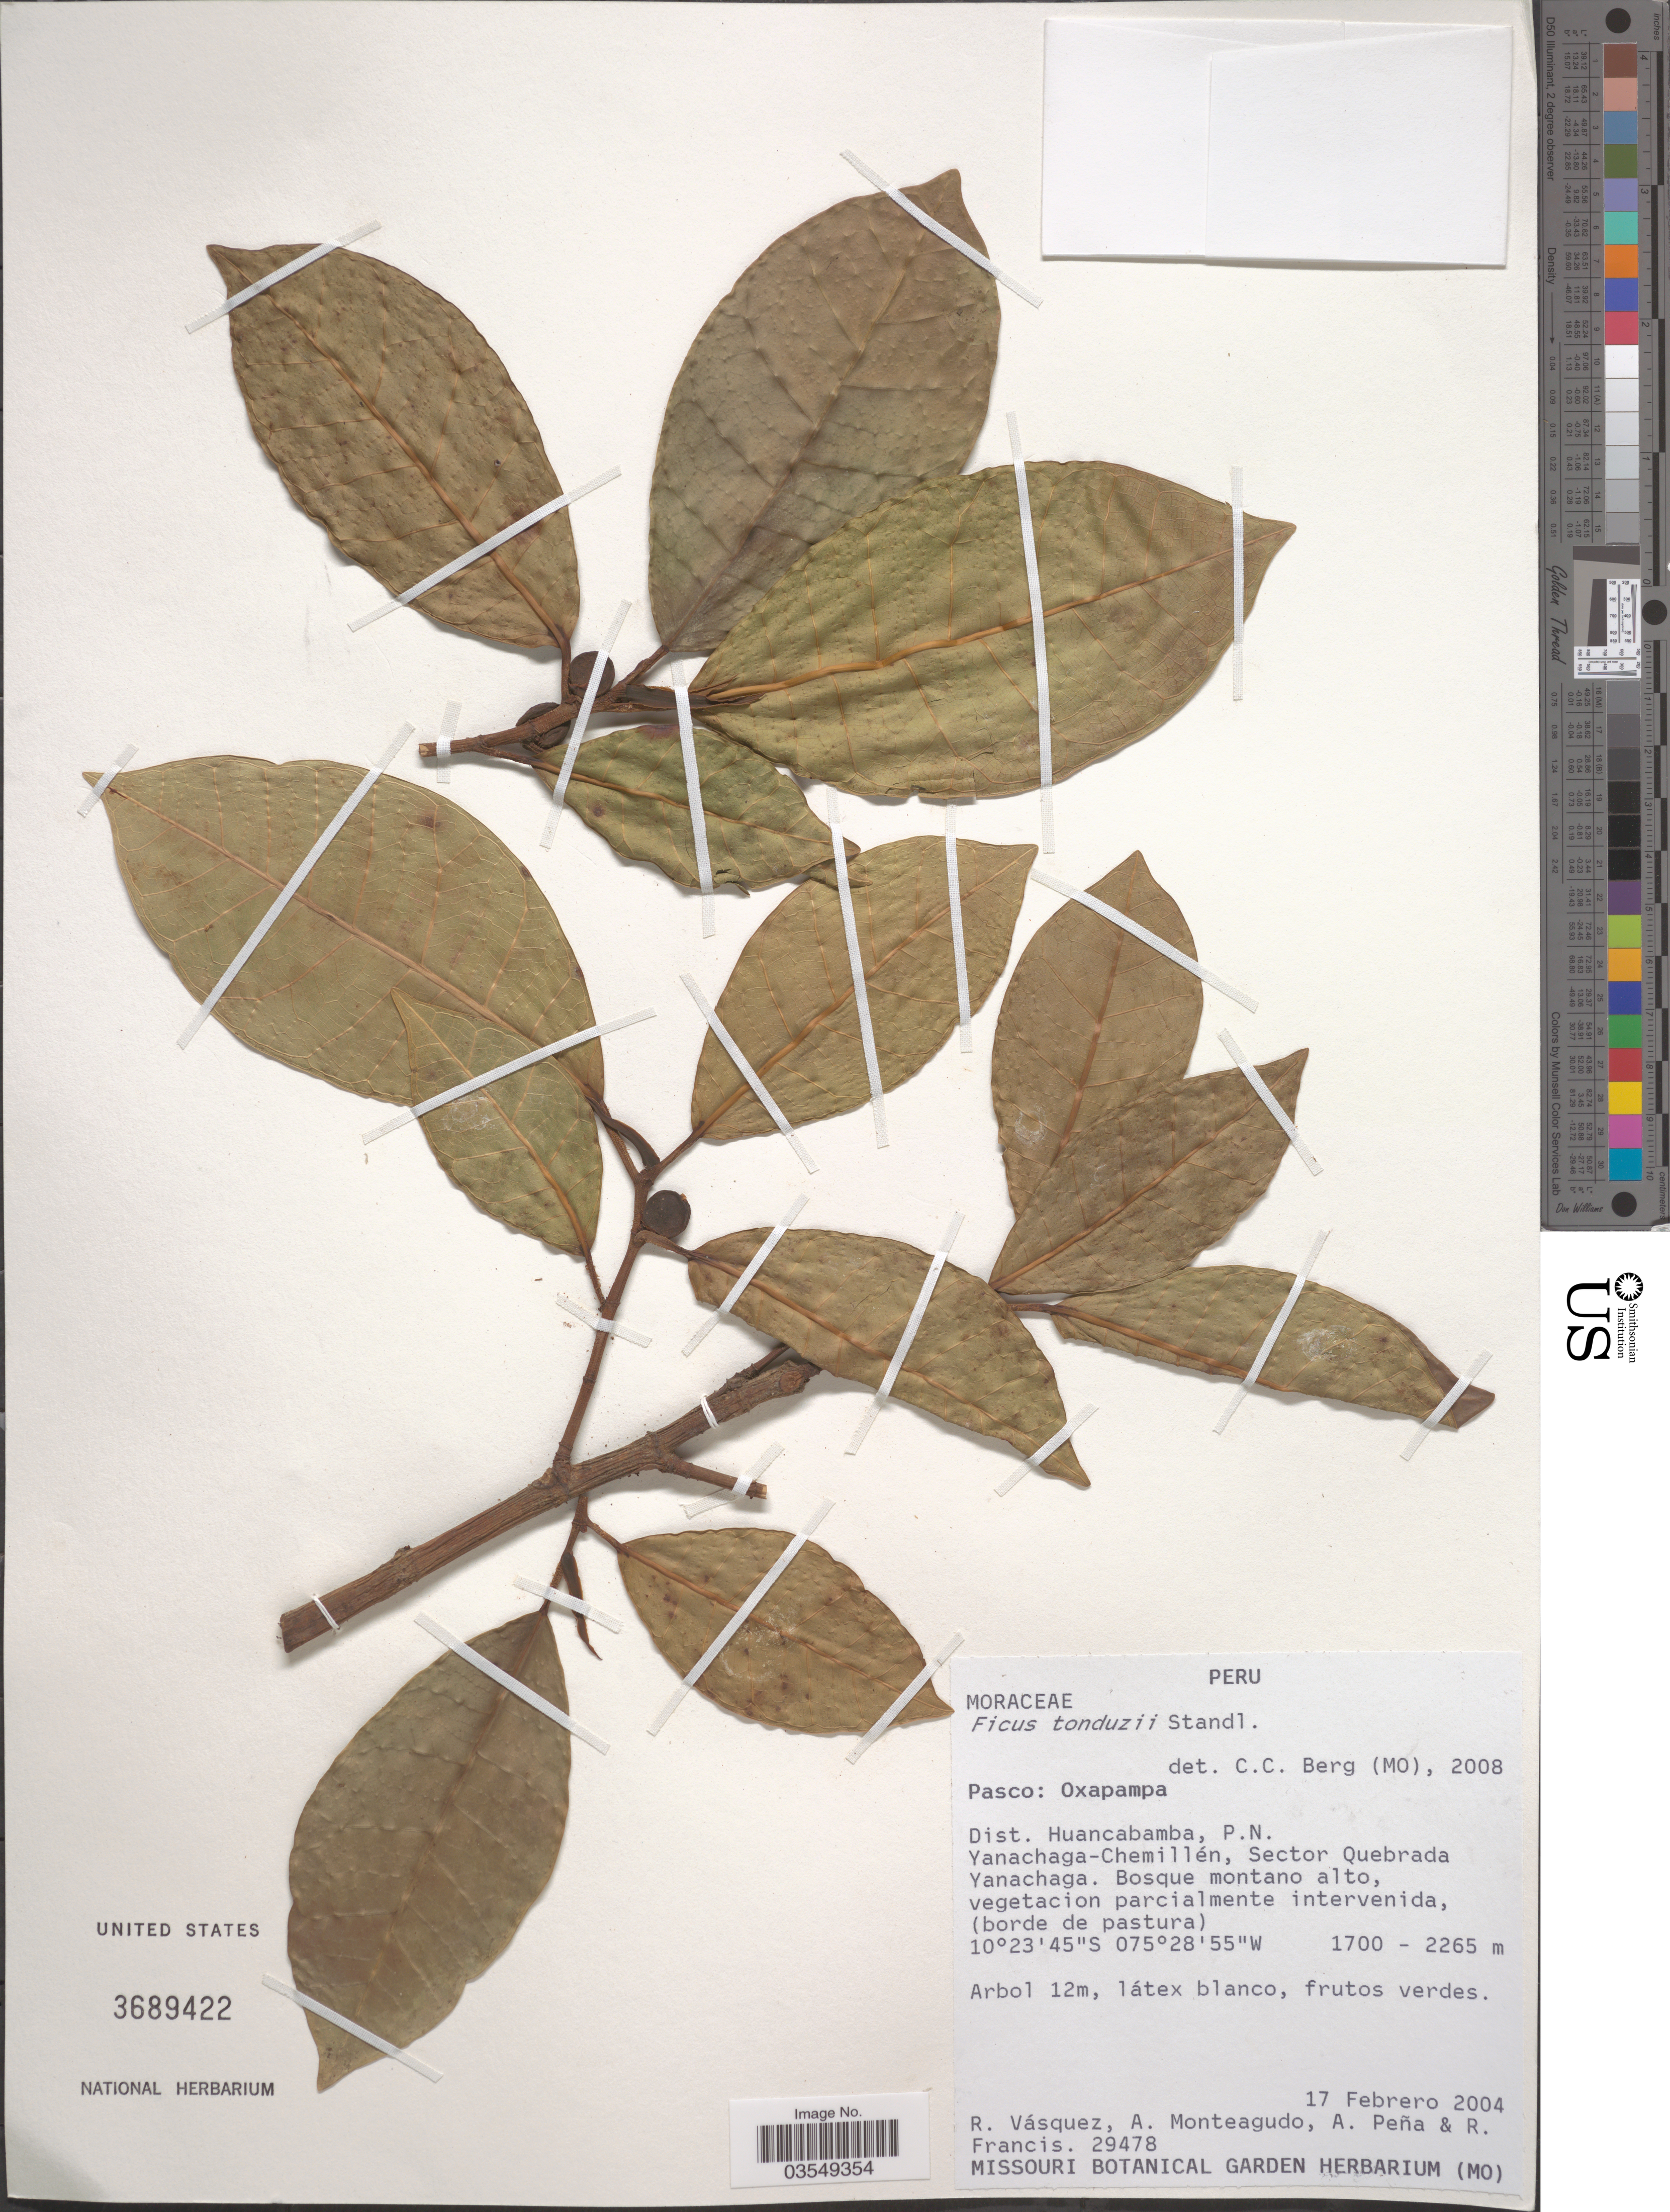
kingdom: Plantae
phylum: Tracheophyta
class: Magnoliopsida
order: Rosales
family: Moraceae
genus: Ficus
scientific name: Ficus tonduzii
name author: Standl.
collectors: R. Vasquez, A. Monteagudo, A. Peña & R. Francis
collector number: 29478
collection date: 2004-02-17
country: Peru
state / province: Pasco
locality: Oxapampa. Dist. Huancabamba, P.N. Yanachaga-Chemillén, Sector Quebrada Yanachaga.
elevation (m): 1700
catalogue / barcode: US 3689422